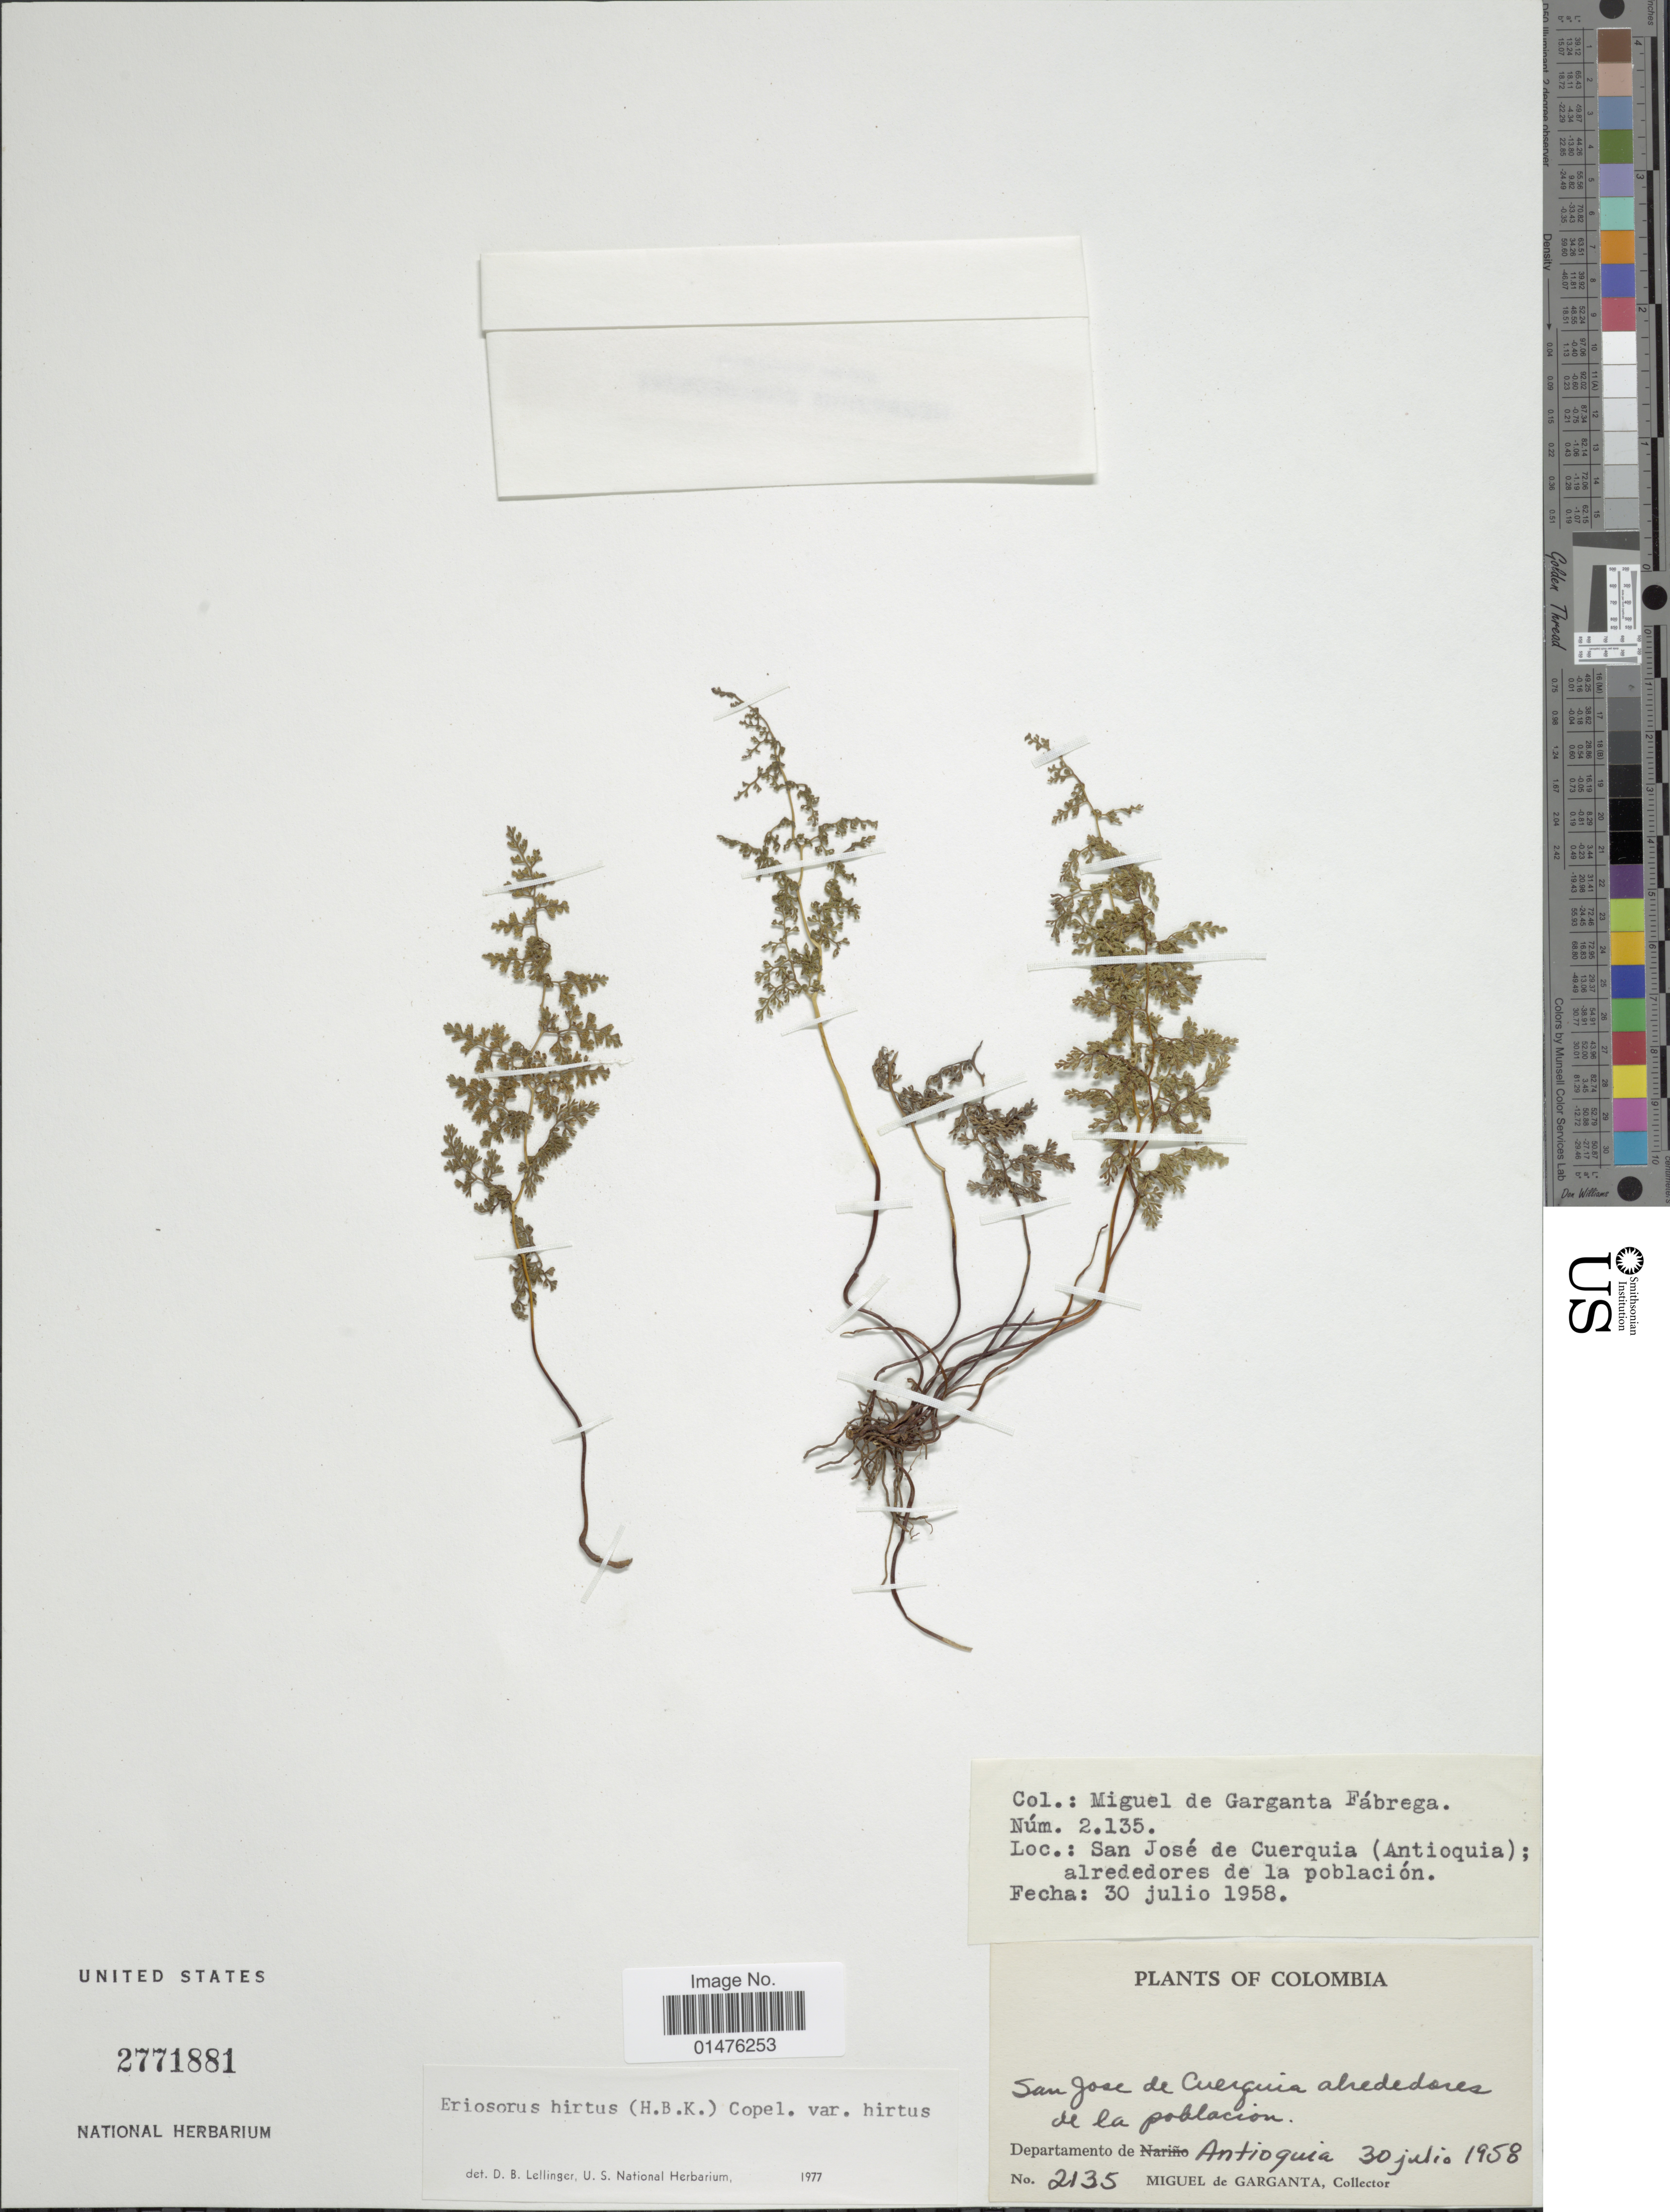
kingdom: Plantae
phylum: Tracheophyta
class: Polypodiopsida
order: Polypodiales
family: Pteridaceae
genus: Jamesonia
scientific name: Jamesonia hirta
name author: (Kunth) Christenh.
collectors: M. Garganta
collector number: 2135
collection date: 1958-07-30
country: Colombia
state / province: Antioquia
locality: San Jose de Cuerquia alrededores de la poblacion, Departamento de Antioquia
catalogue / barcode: US 2771881